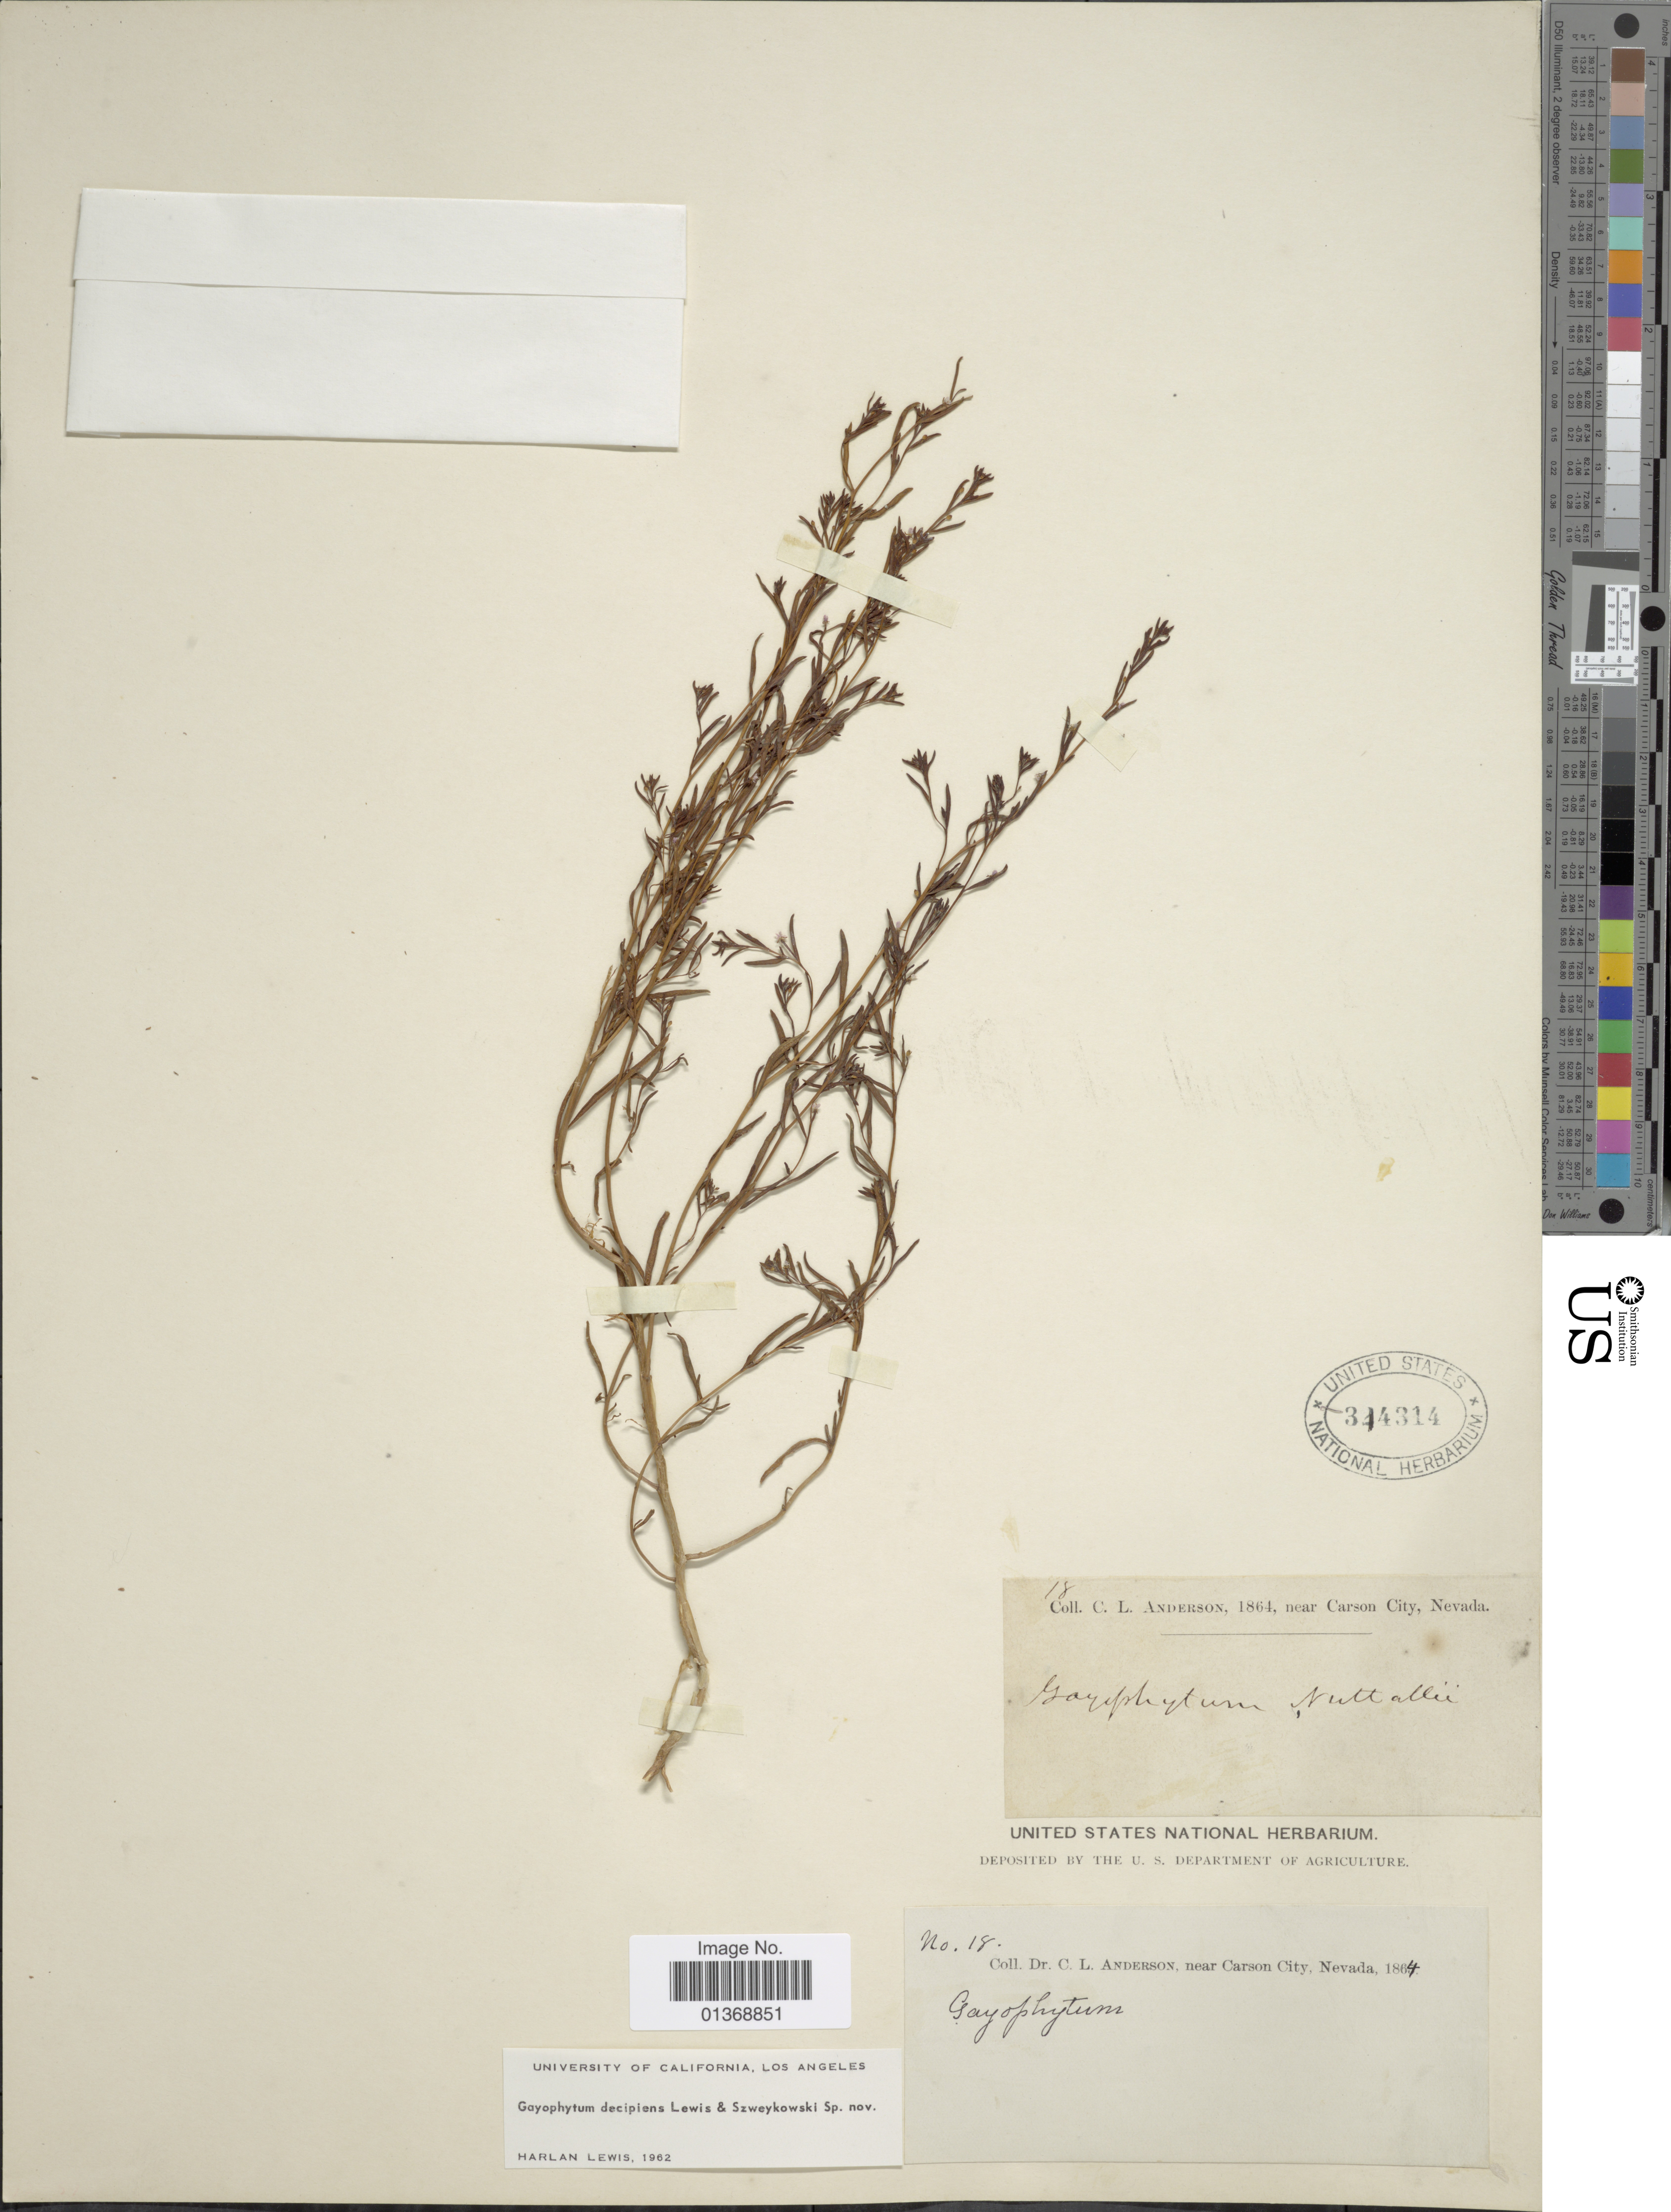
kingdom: Plantae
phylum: Tracheophyta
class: Magnoliopsida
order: Myrtales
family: Onagraceae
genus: Gayophytum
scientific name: Gayophytum decipiens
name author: F. H. Lewis & Szweyk.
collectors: C. L. Anderson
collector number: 18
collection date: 1864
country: United States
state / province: Nevada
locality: Near Carson City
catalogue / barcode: US 344314